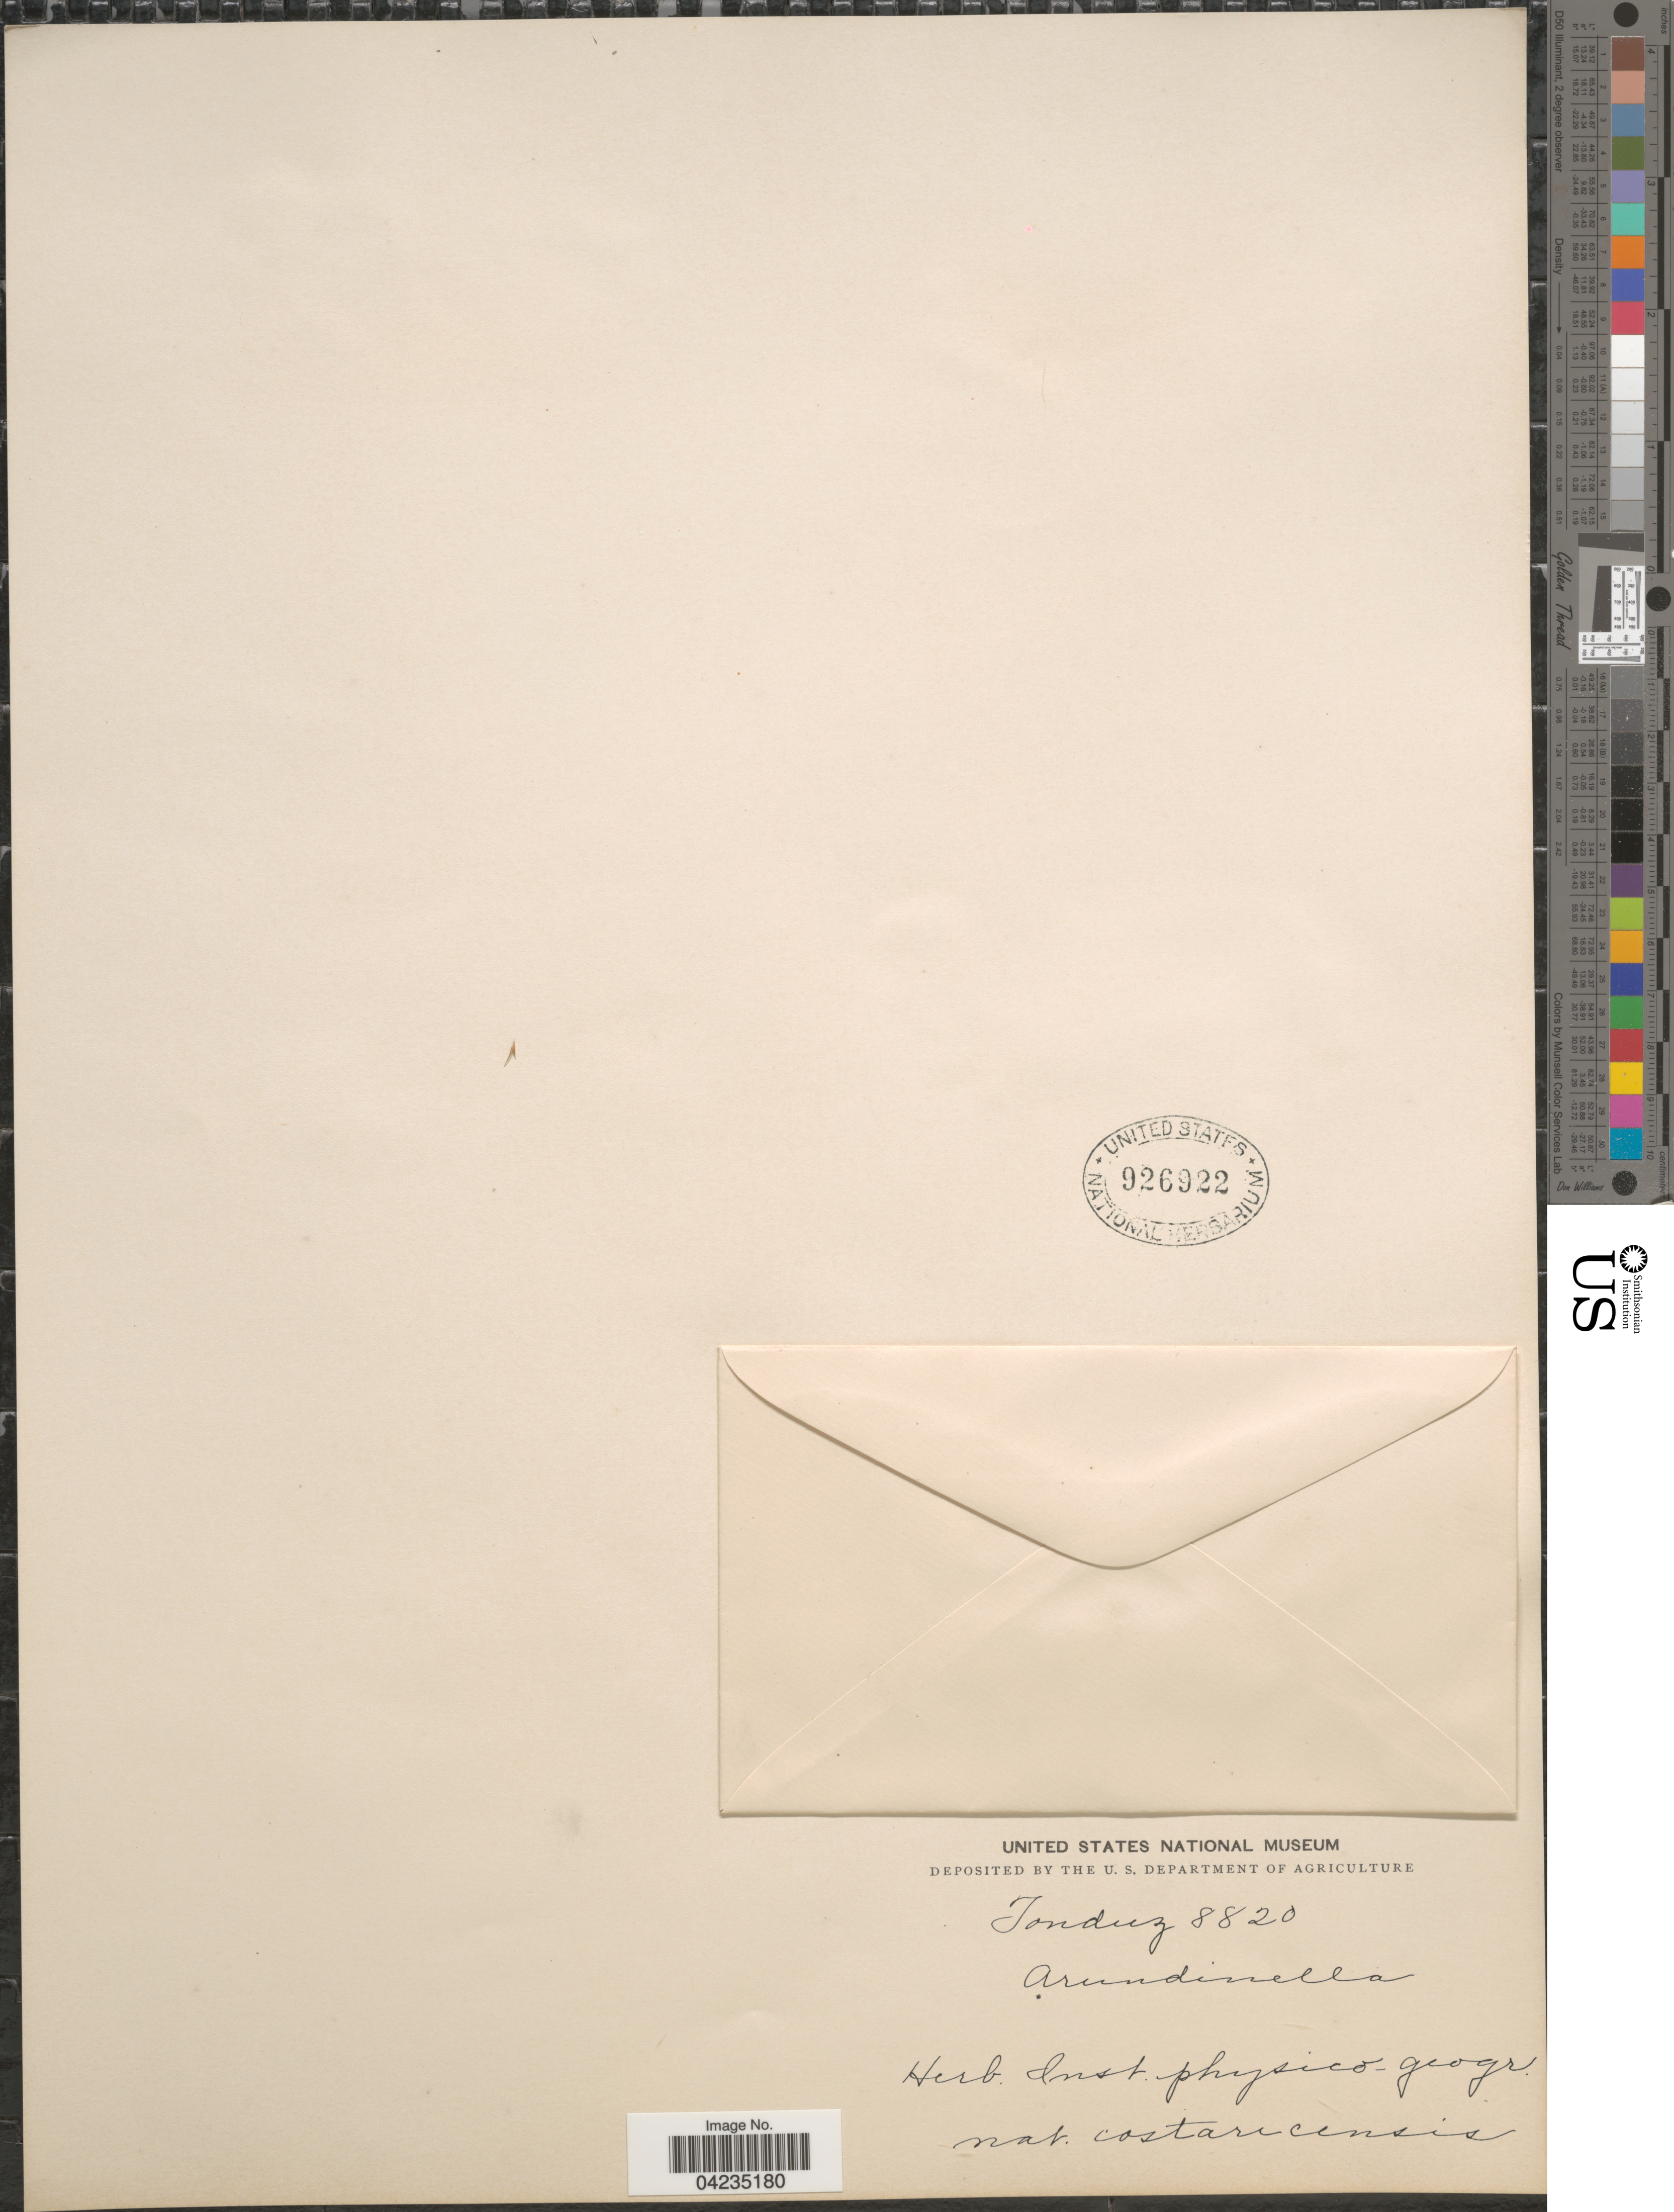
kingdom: Plantae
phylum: Tracheophyta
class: Liliopsida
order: Poales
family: Poaceae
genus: Arundinella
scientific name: Arundinella deppeana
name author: Nees ex Steud.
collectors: Tonduz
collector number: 8820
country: Costa Rica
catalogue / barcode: US 926922